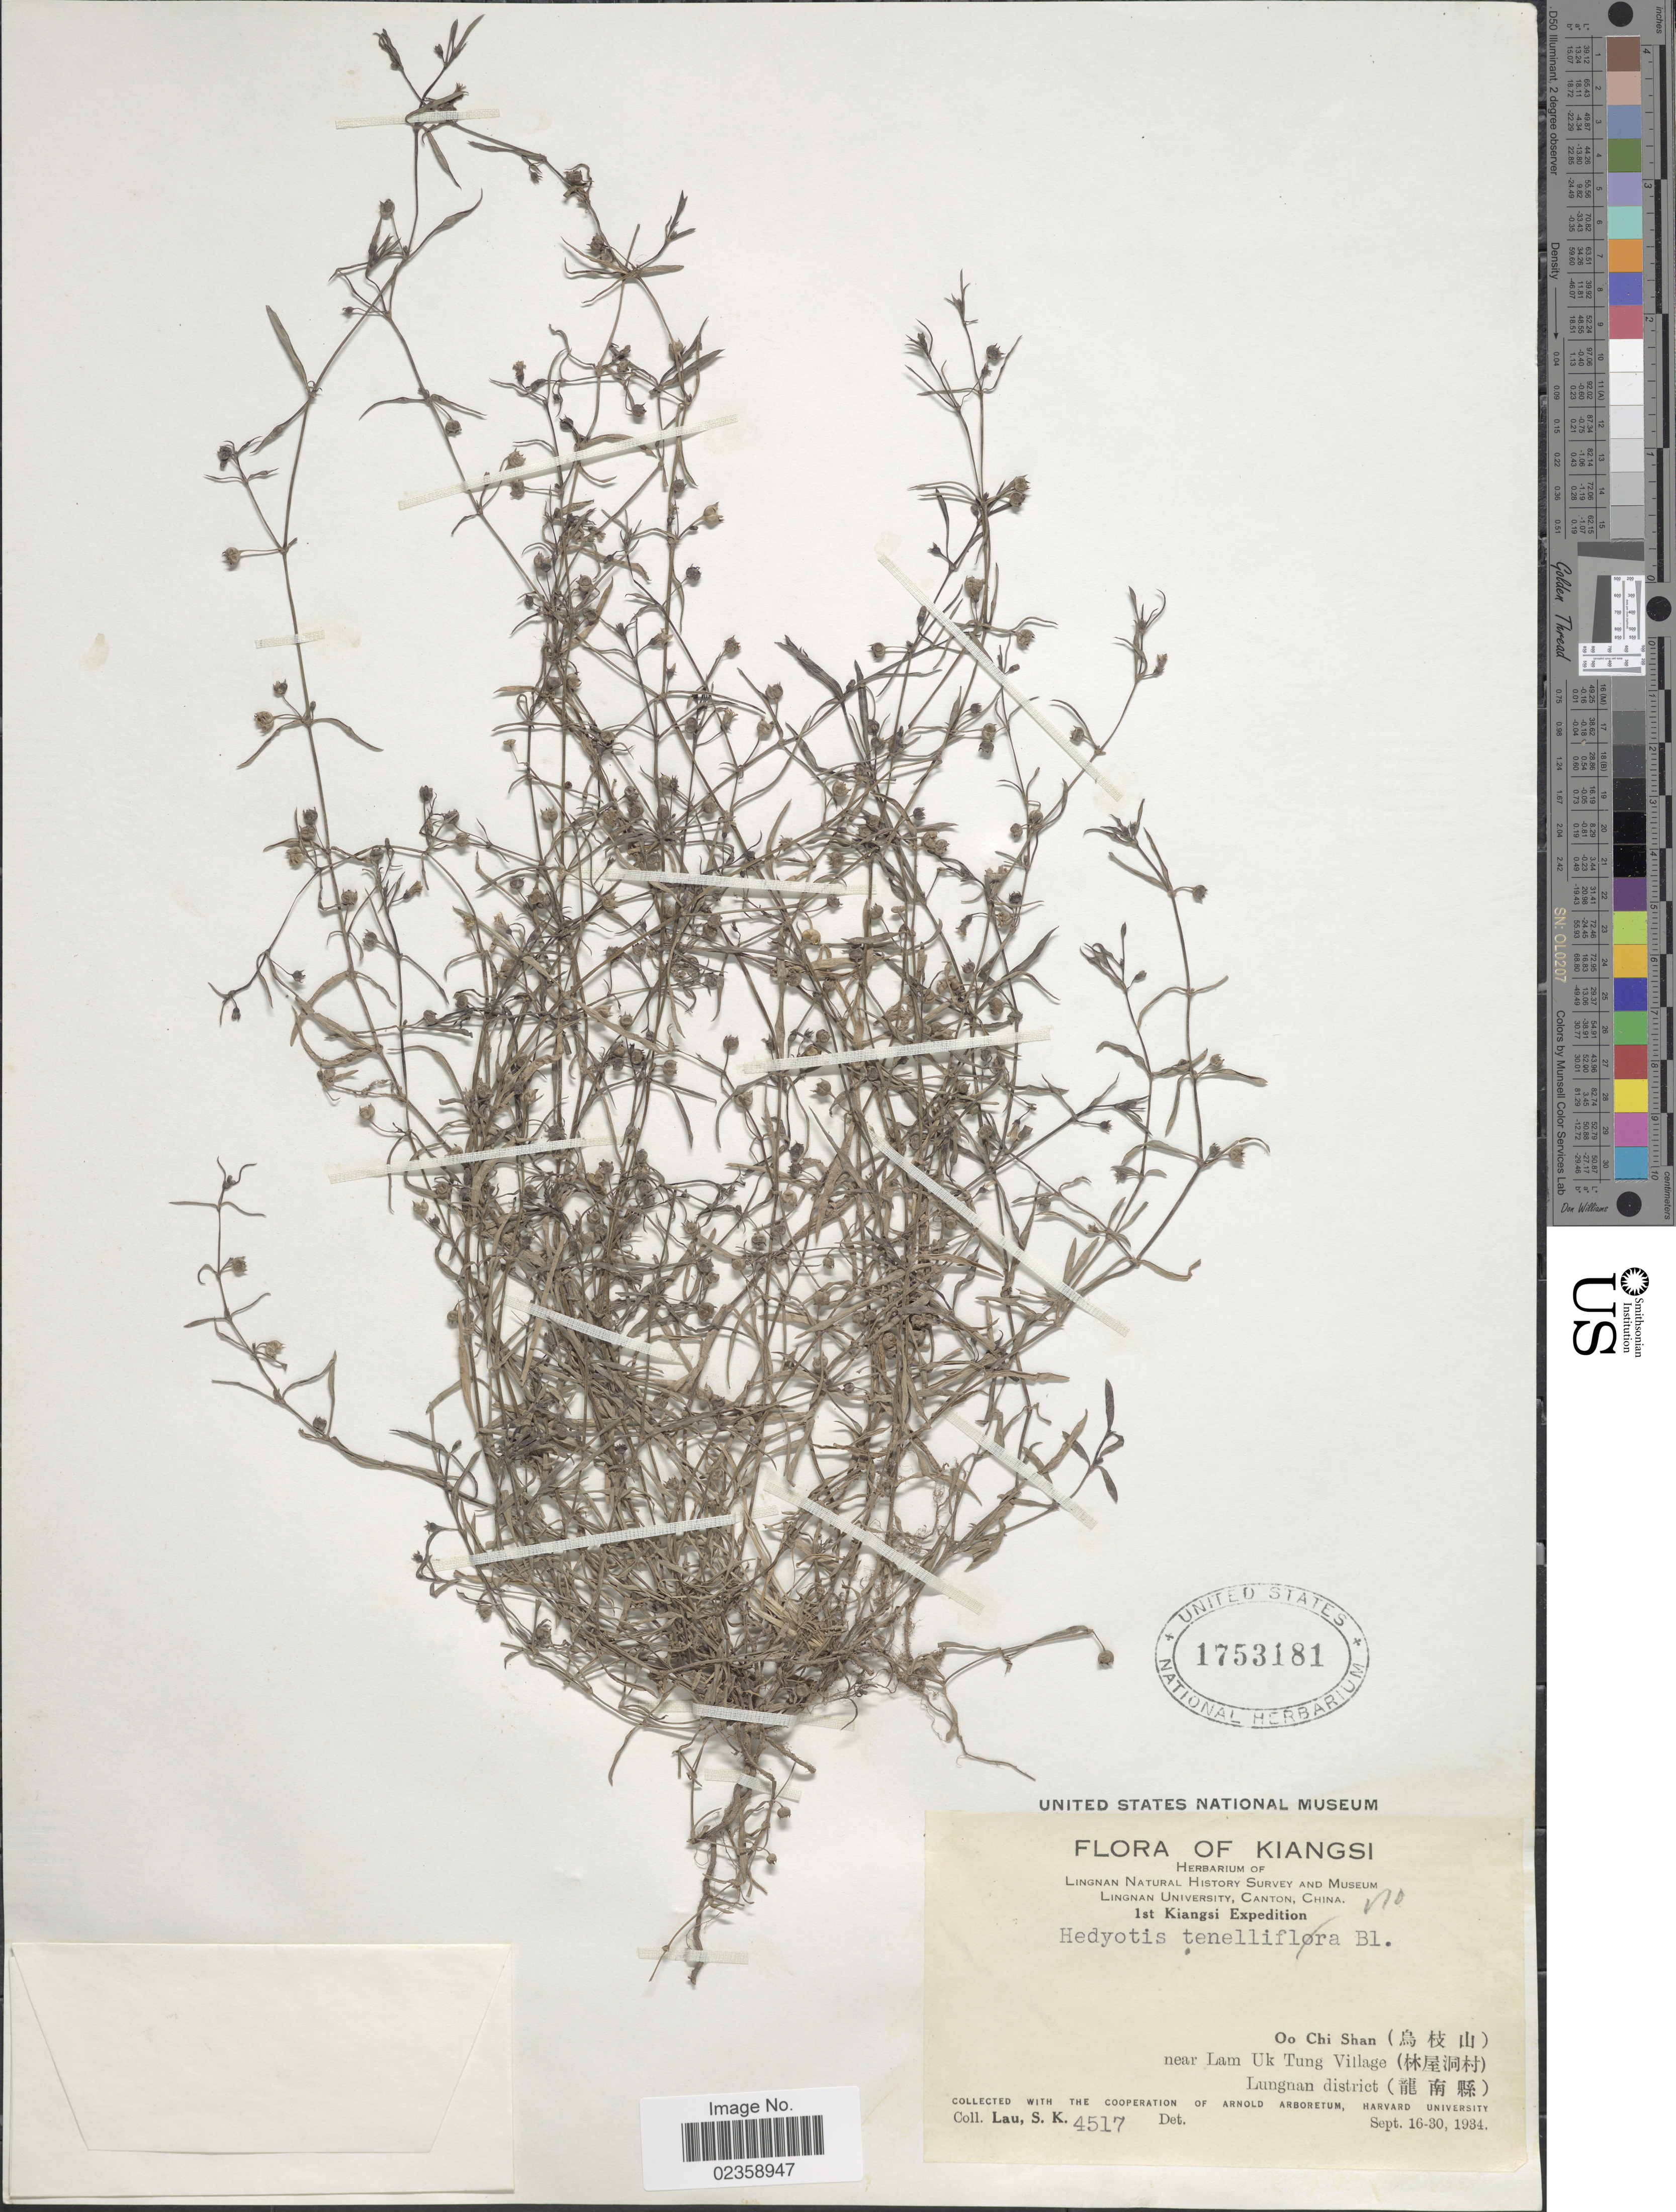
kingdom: Plantae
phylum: Tracheophyta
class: Magnoliopsida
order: Gentianales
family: Rubiaceae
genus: Oldenlandia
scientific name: Oldenlandia sp.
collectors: S. K. Lau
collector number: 4517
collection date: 1934-09-16/1934-09-30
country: China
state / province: Jiangxi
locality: Kiangsi. Oo Chi Shan near Lam Uk Tung Village. Lungnan district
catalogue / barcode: US 1753181